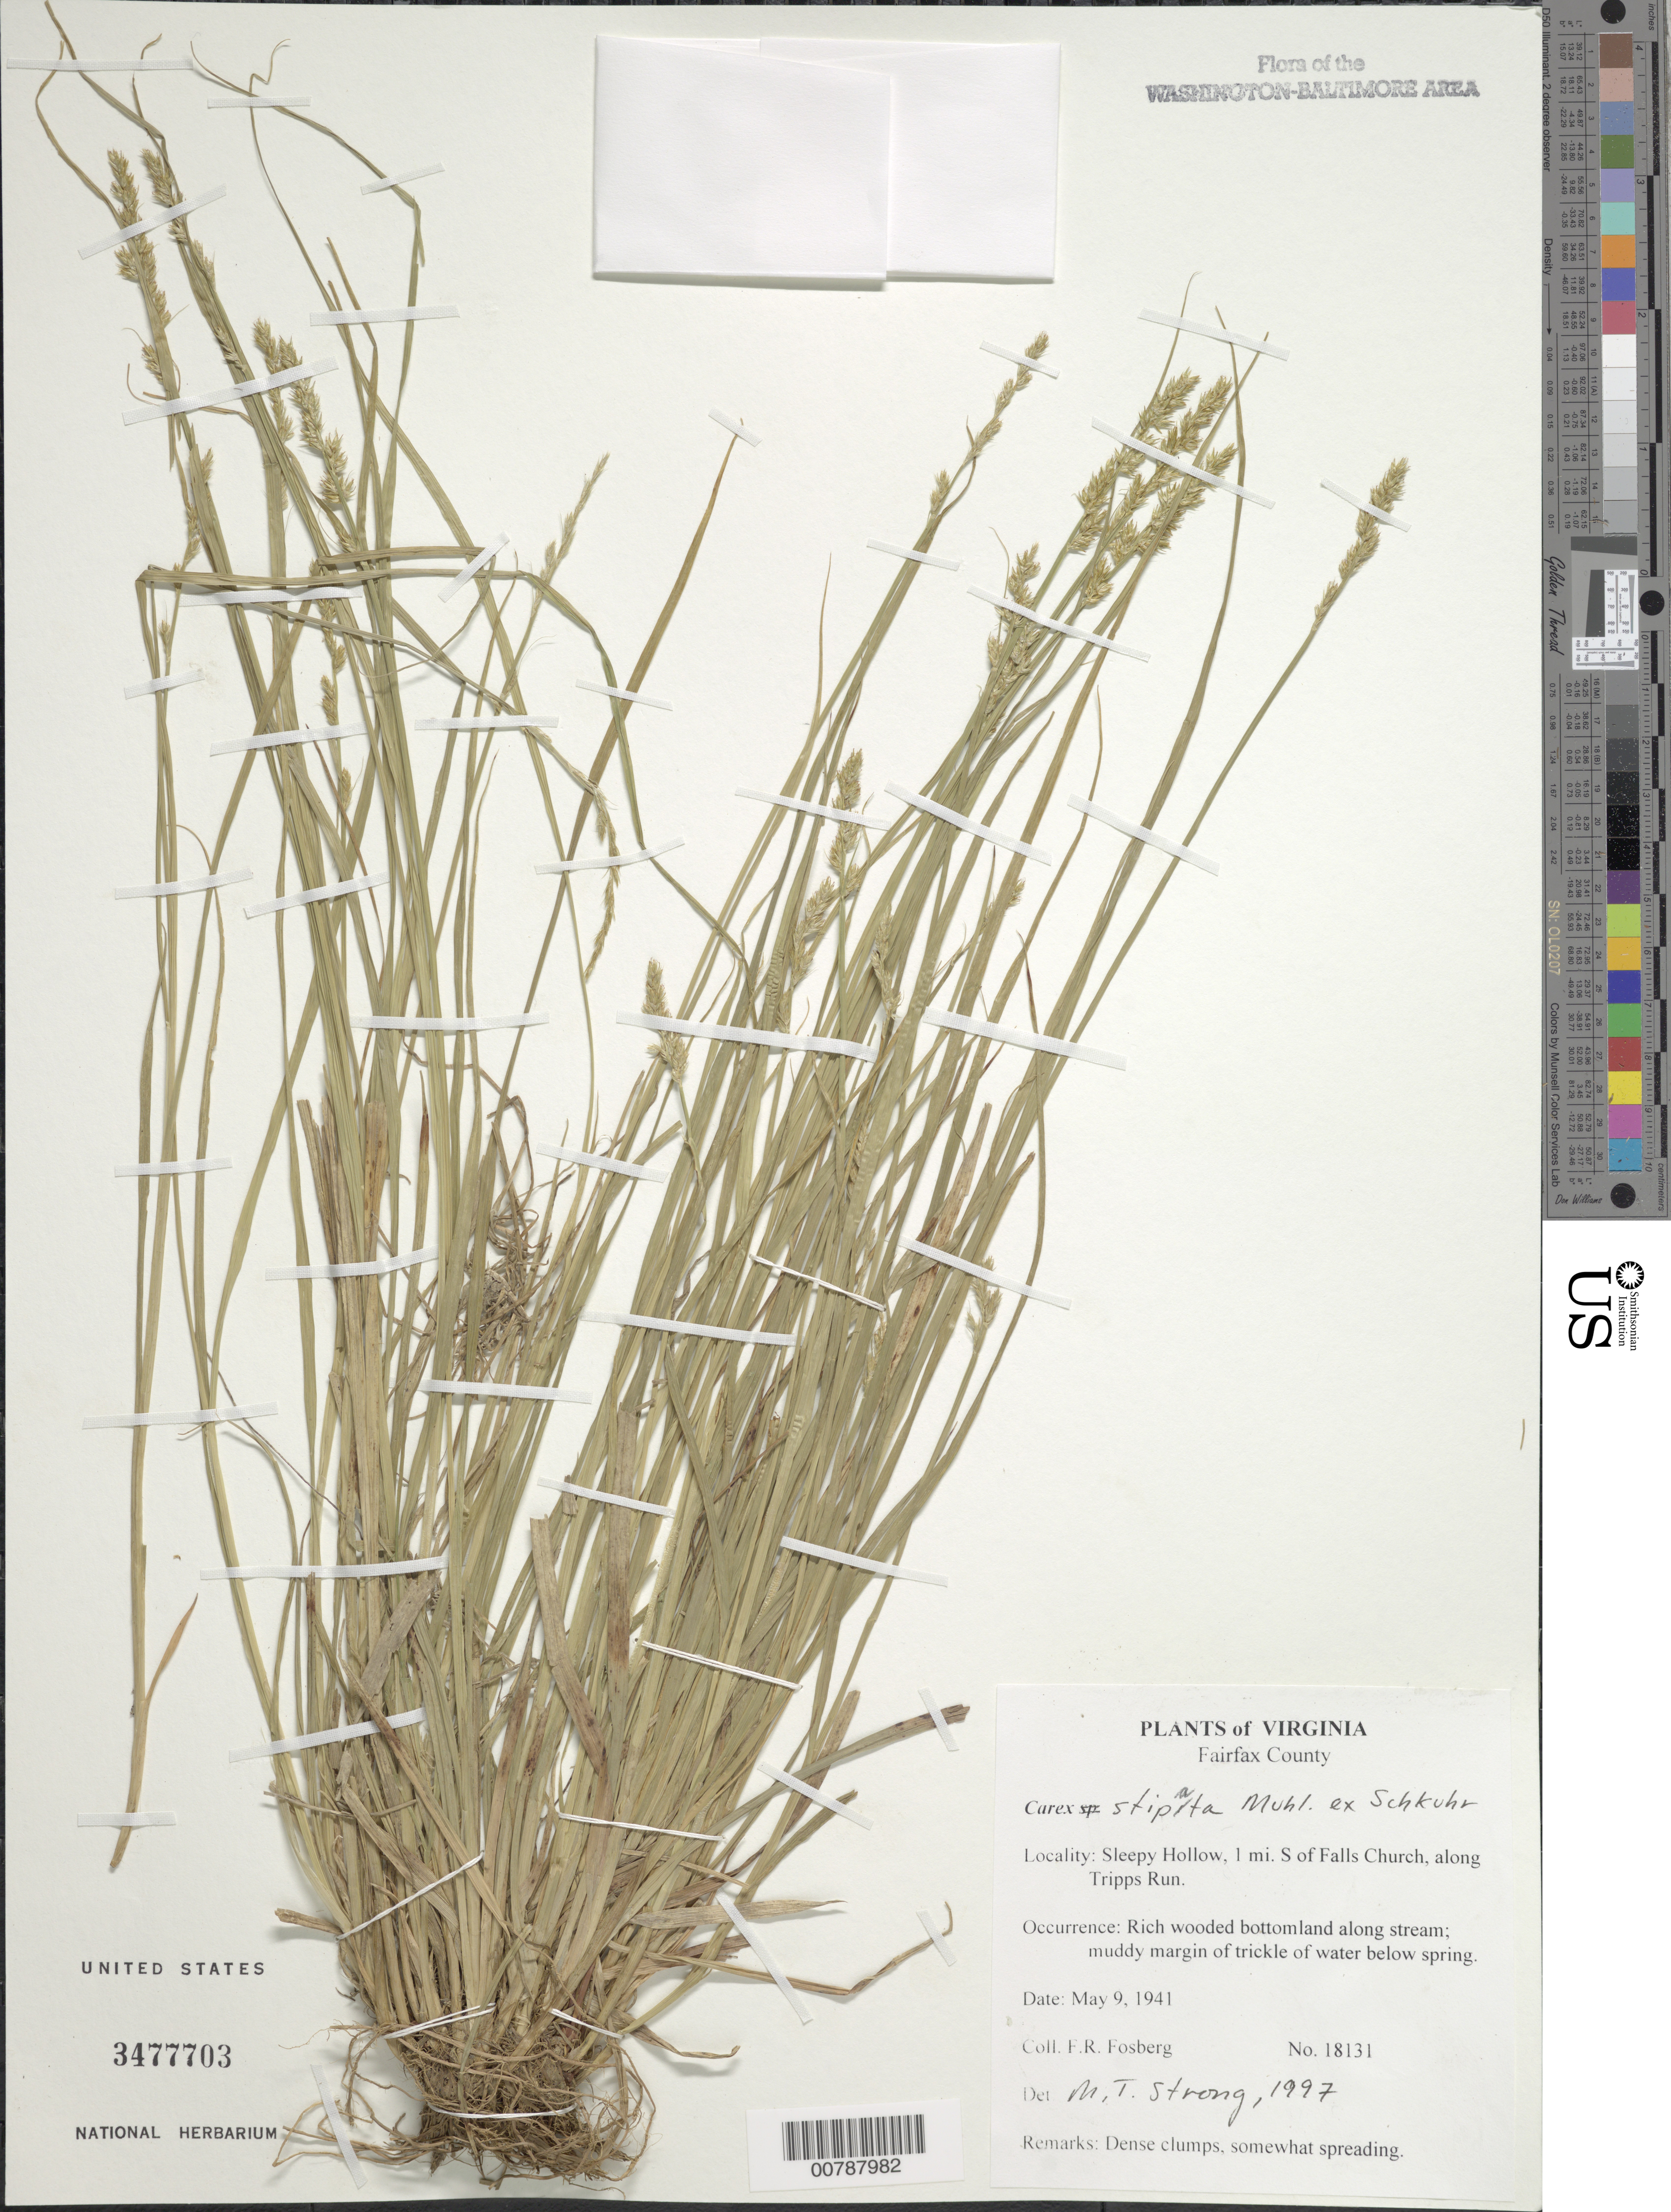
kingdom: Plantae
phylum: Tracheophyta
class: Liliopsida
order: Poales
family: Cyperaceae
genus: Carex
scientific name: Carex stipata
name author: Muhl. ex Willd.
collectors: F. R. Fosberg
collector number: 18131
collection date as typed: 09 May 1941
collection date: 1941-05-09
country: United States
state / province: Virginia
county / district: Fairfax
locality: Sleepy Hollow, 1 mi. S of Falls Church, along Tripps Run.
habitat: Rich wooded bottomland along stream; muddy margin of trickle of water below spring.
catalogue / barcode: US 3477703